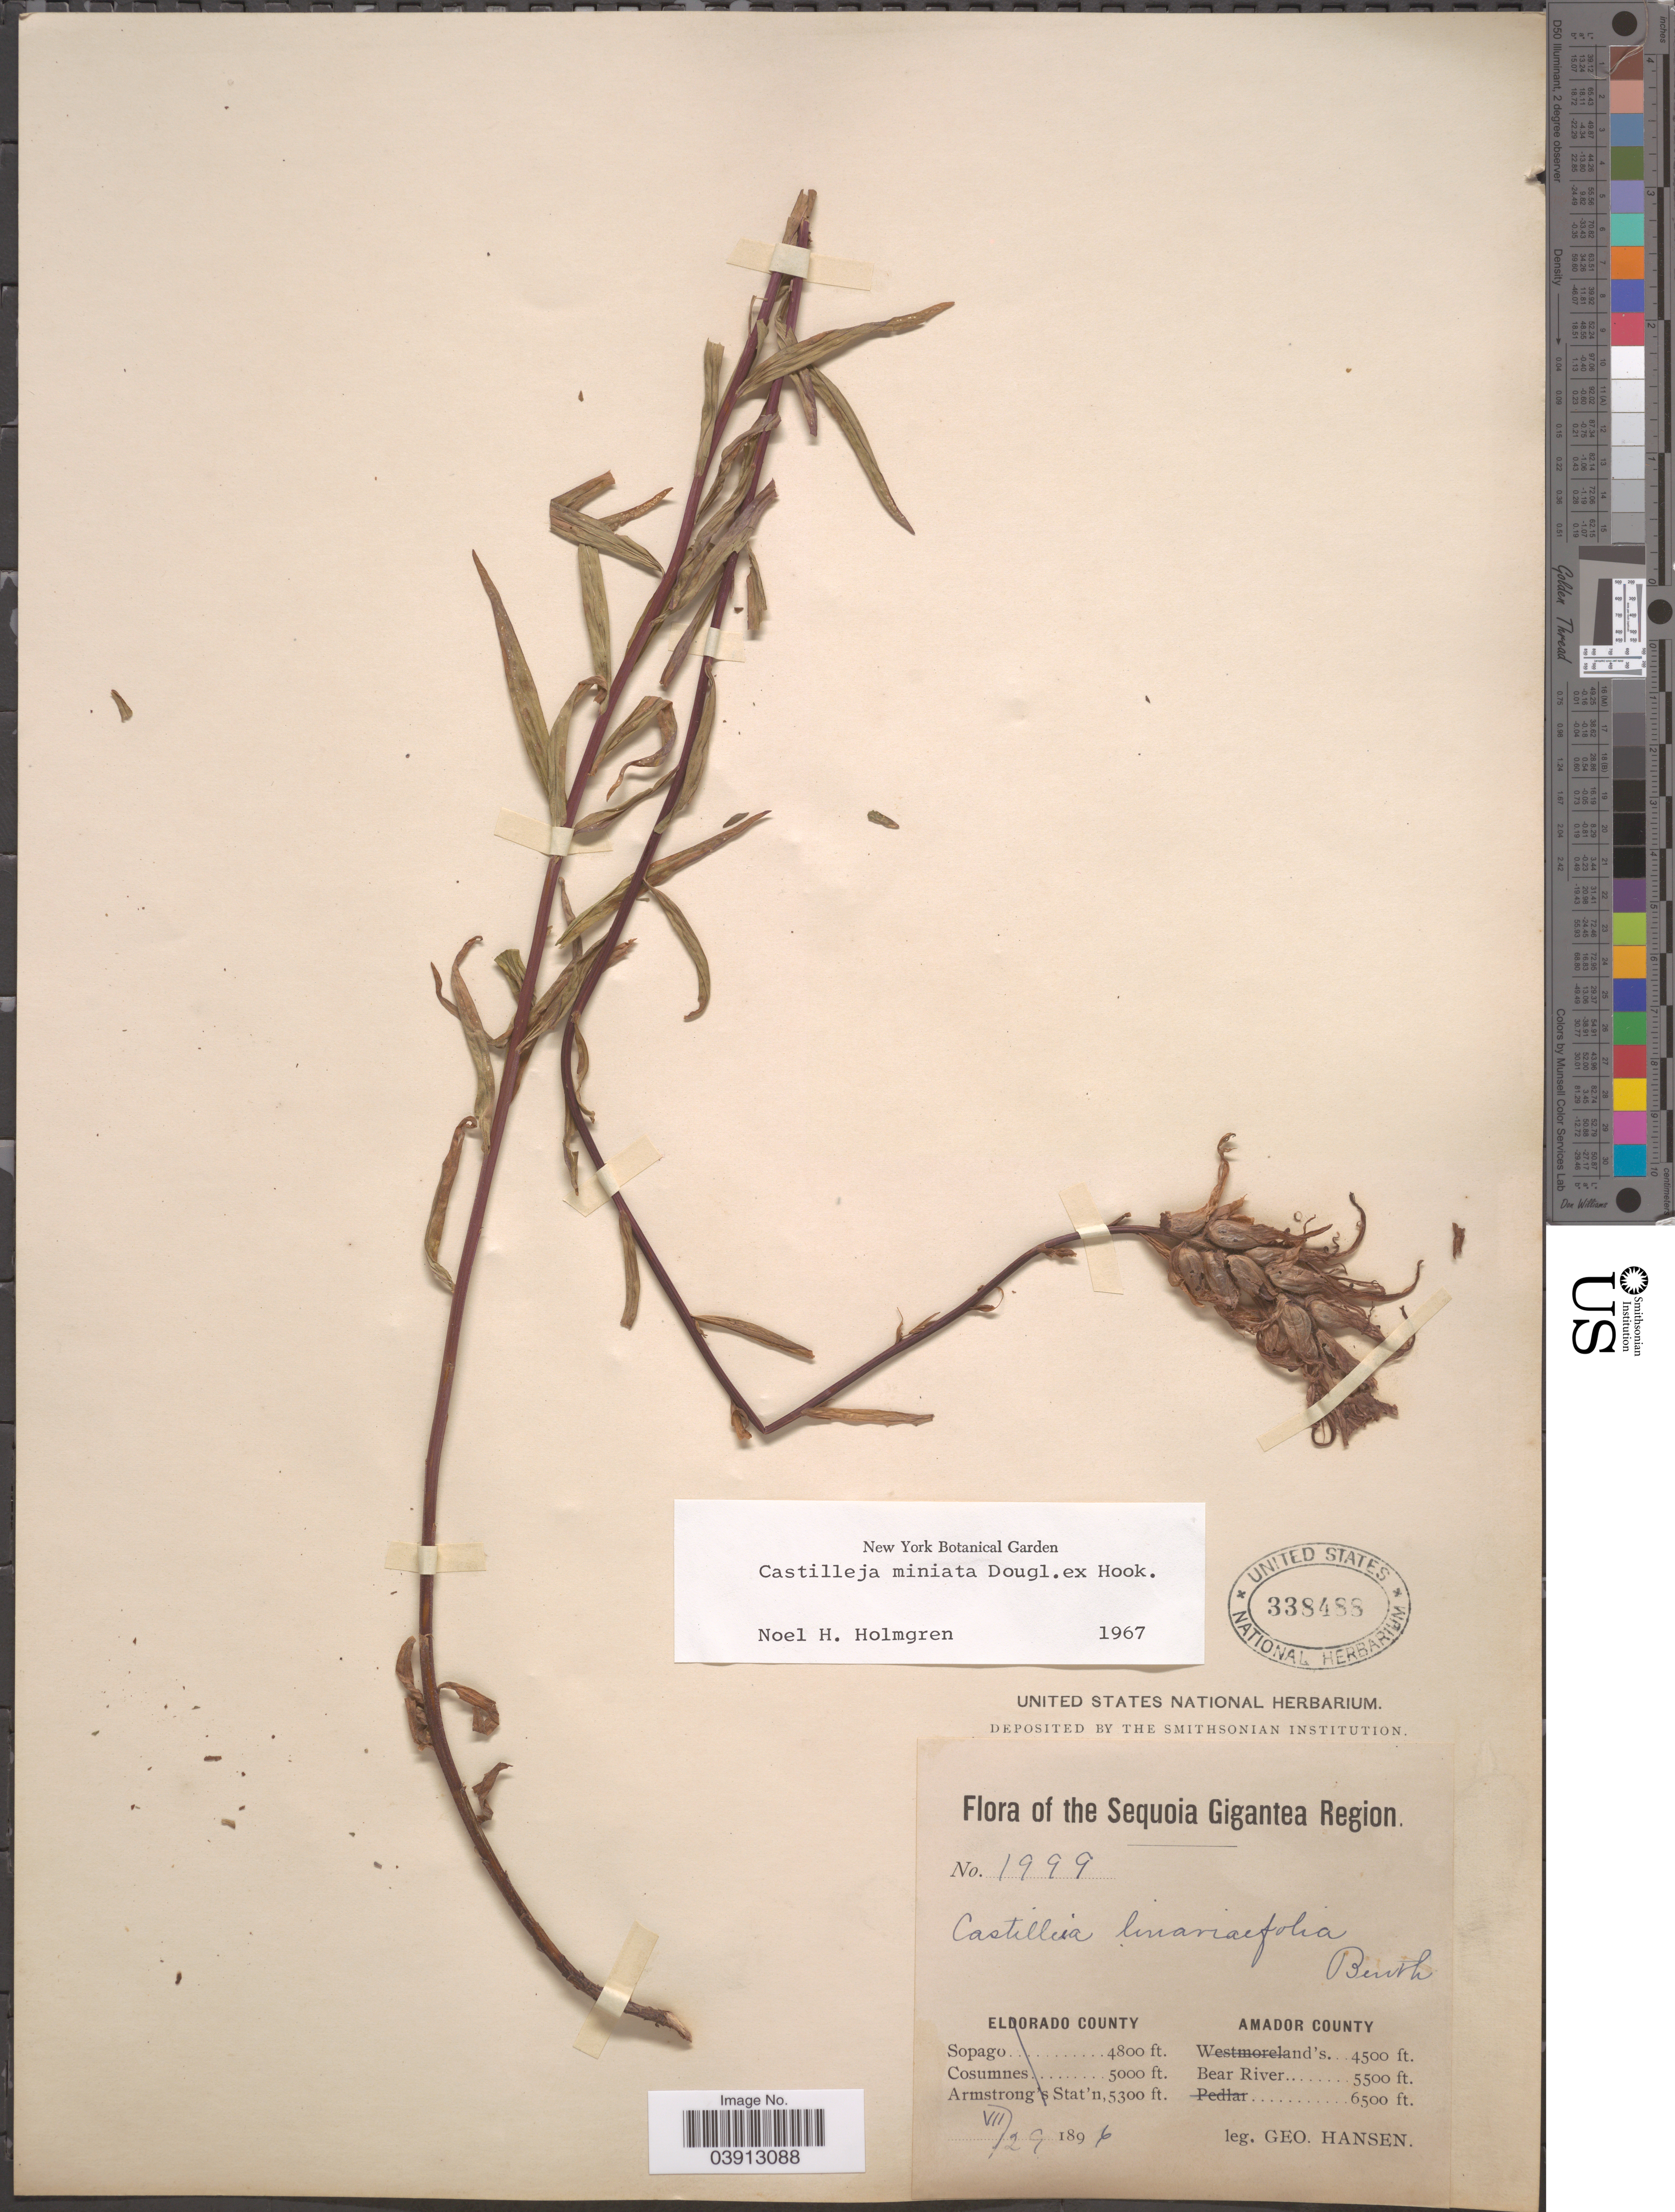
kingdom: Plantae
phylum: Tracheophyta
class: Magnoliopsida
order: Lamiales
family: Orobanchaceae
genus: Castilleja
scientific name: Castilleja miniata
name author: Douglas ex Hook.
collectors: G. Hansen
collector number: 1999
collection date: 1896-07-29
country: United States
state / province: California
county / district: Amador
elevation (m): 1676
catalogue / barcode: US 338488